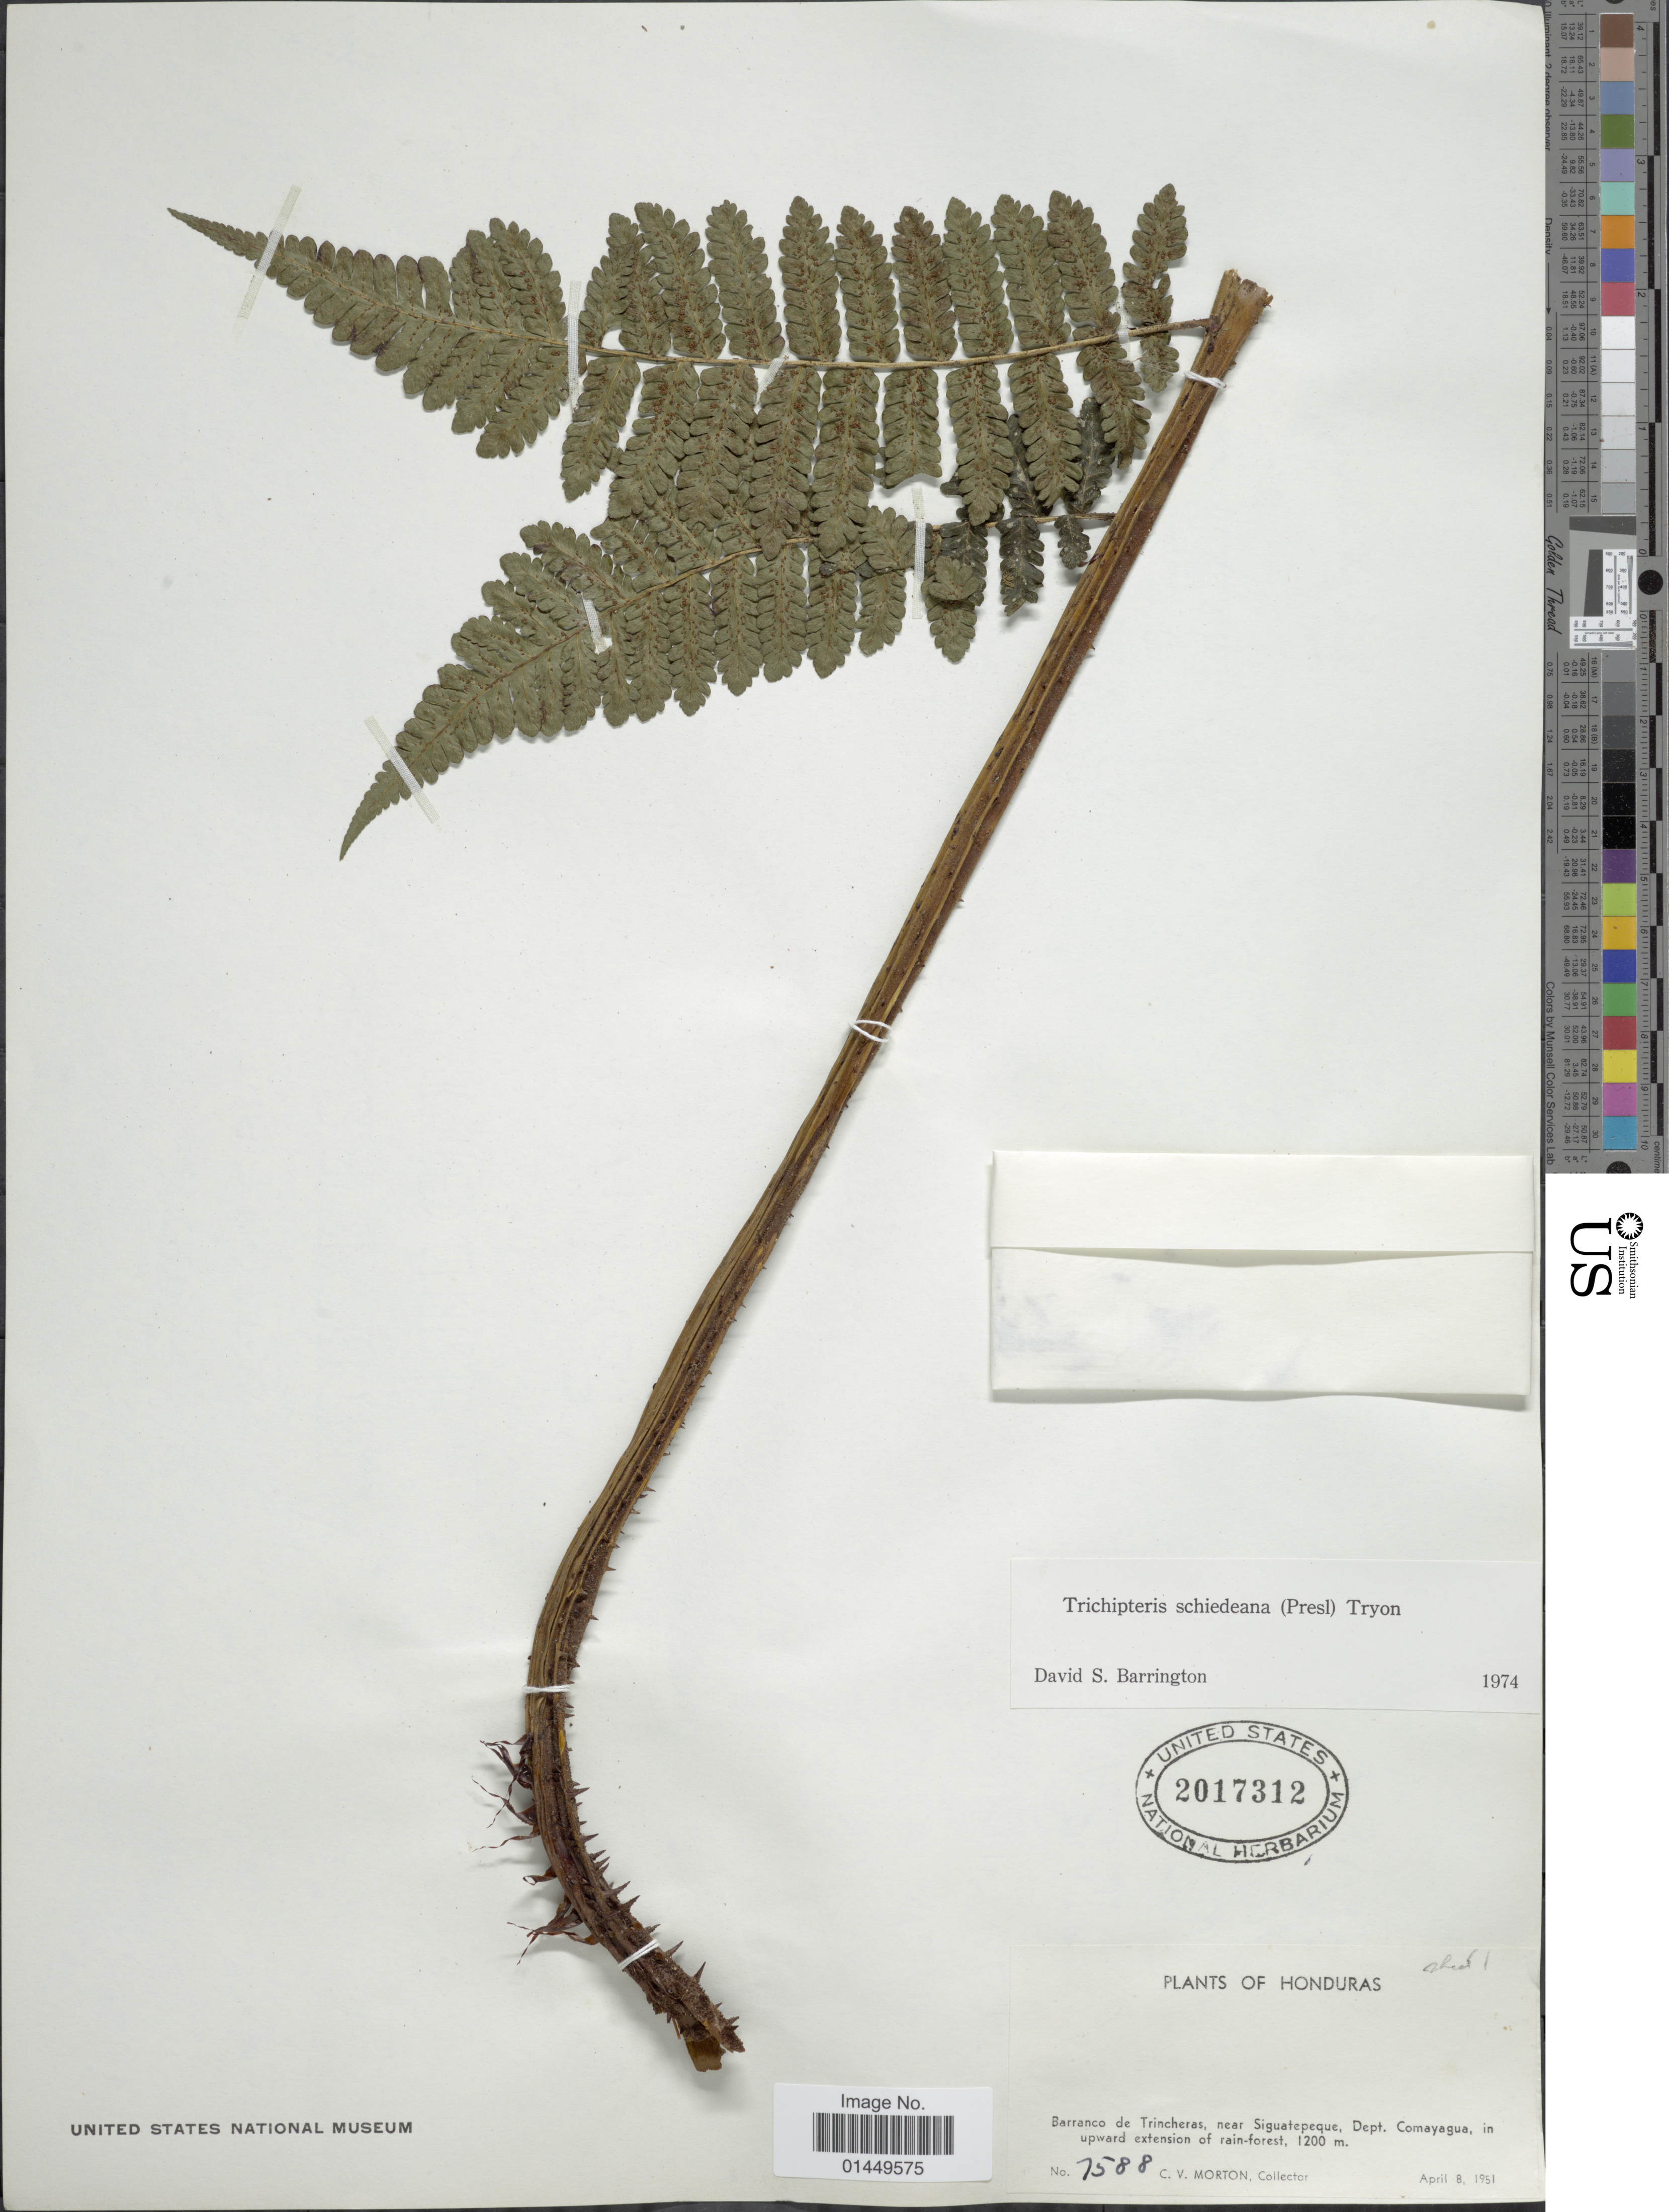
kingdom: Plantae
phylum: Tracheophyta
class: Polypodiopsida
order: Cyatheales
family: Cyatheaceae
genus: Cyathea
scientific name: Cyathea schiedeana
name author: (C. Presl) Domin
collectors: C. V. Morton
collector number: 7588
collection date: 1951-04-08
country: Honduras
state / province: Comayagua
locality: Barranco de Trincheras, near Siguatepeque, Dept. Comayagua, in upward extension of rain-forest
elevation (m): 1200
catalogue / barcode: US 2017312